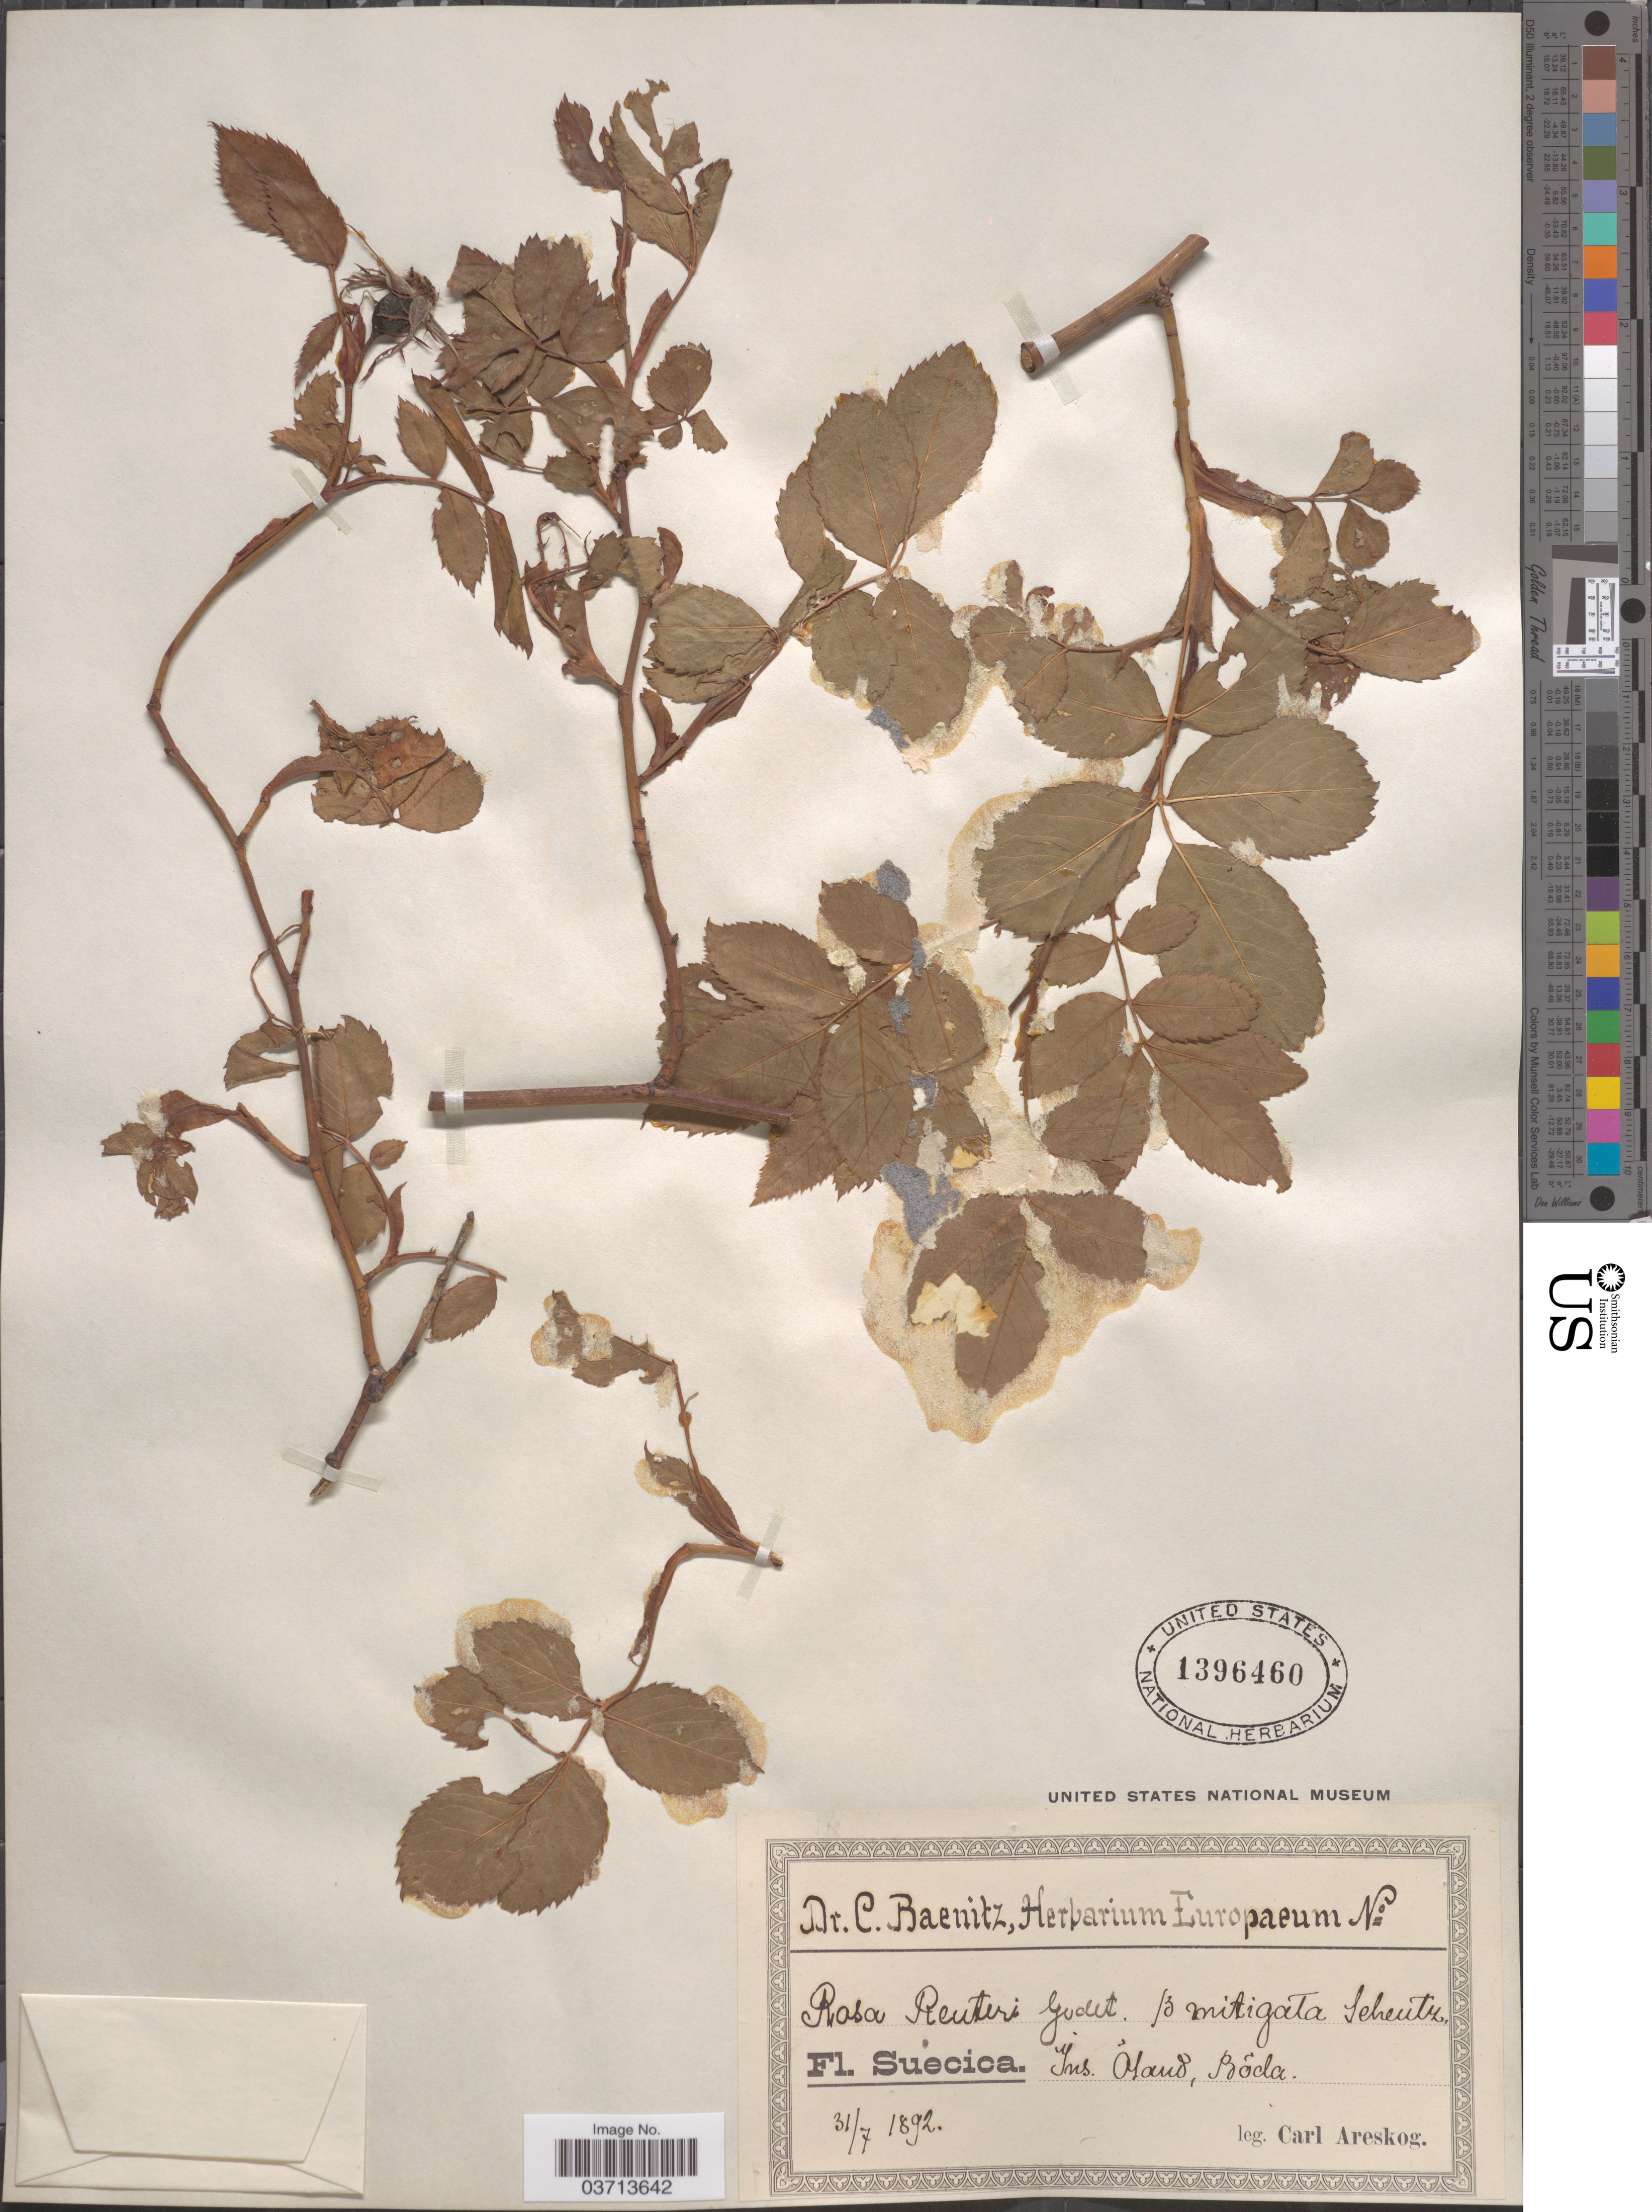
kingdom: Plantae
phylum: Tracheophyta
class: Magnoliopsida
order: Rosales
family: Rosaceae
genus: Rosa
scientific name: Rosa reuteri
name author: (Godet) Reut.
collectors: C. Areskog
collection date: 1892-07-31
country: Sweden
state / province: Kalmar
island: Oland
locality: Suecica. Ins. Öland, Bõda.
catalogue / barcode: US 1396460